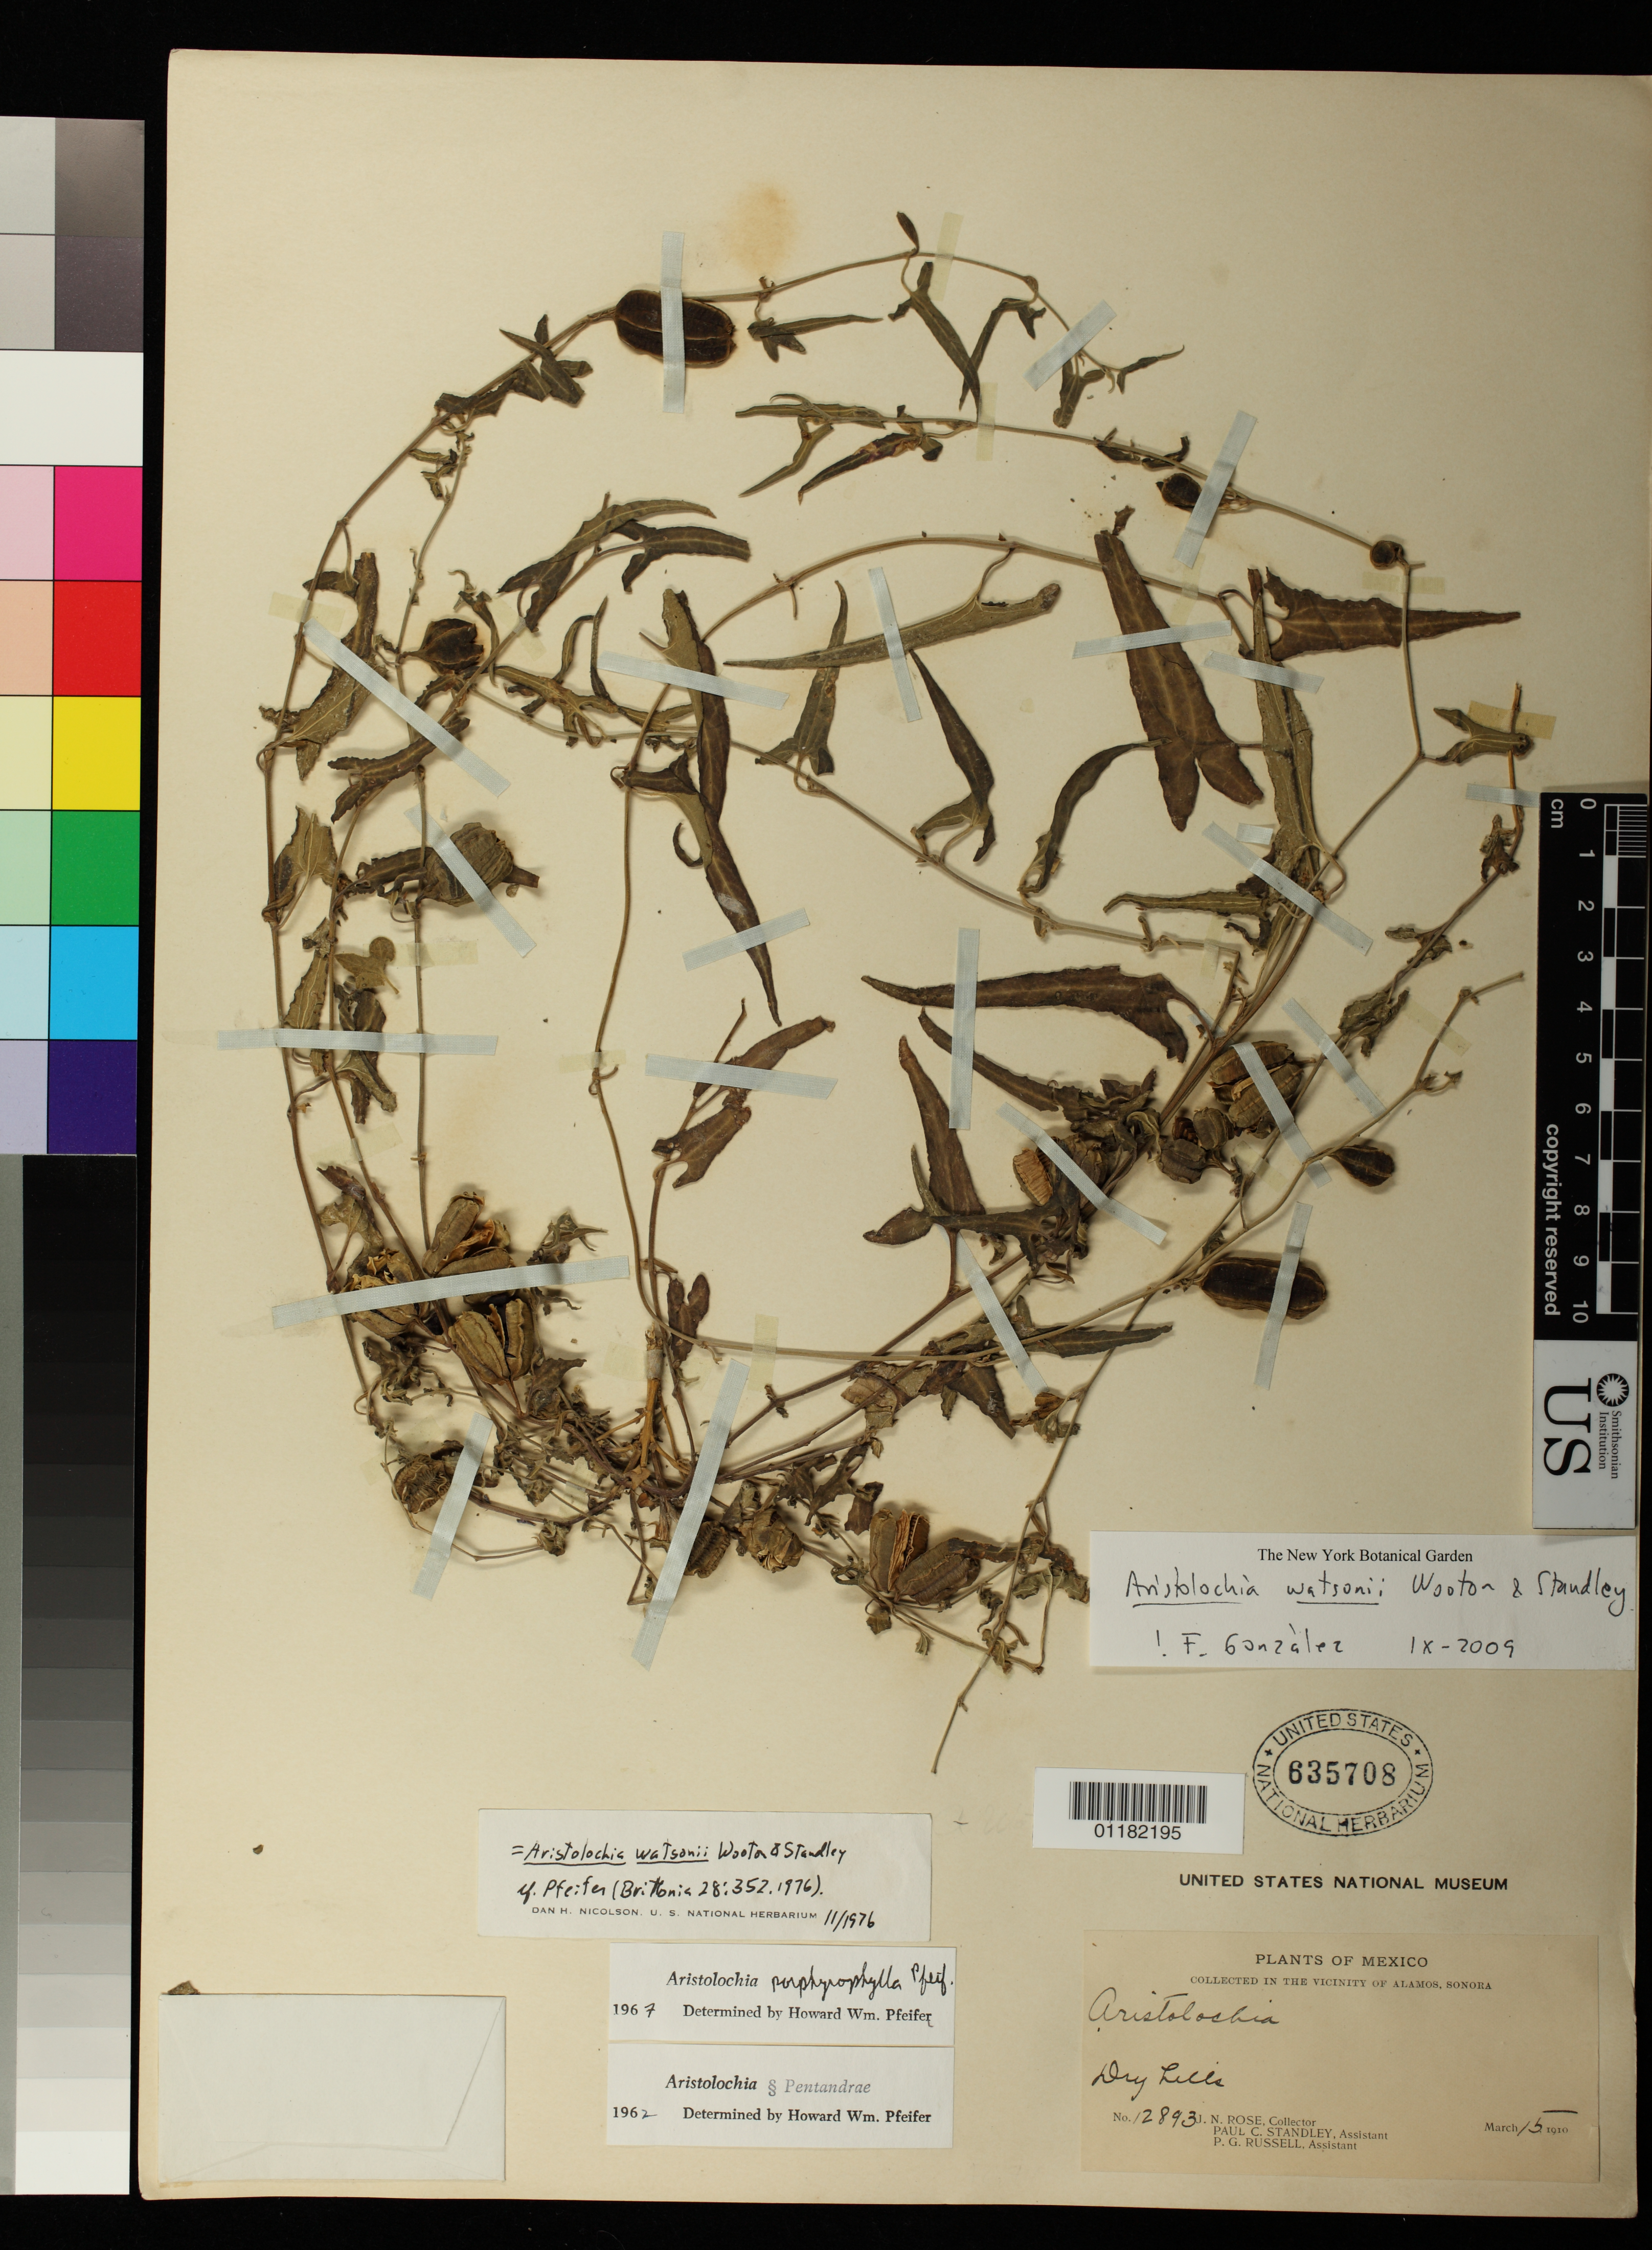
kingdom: Plantae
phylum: Tracheophyta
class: Magnoliopsida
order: Piperales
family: Aristolochiaceae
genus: Aristolochia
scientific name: Aristolochia watsonii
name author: Wooton & Standl.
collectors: J. N. Rose, P. C. Standley & P. G. Russell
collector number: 12893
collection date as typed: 15 Mar 1910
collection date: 1910-03-15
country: Mexico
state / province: Sonora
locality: Vicinity of Alamos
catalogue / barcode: US 635708